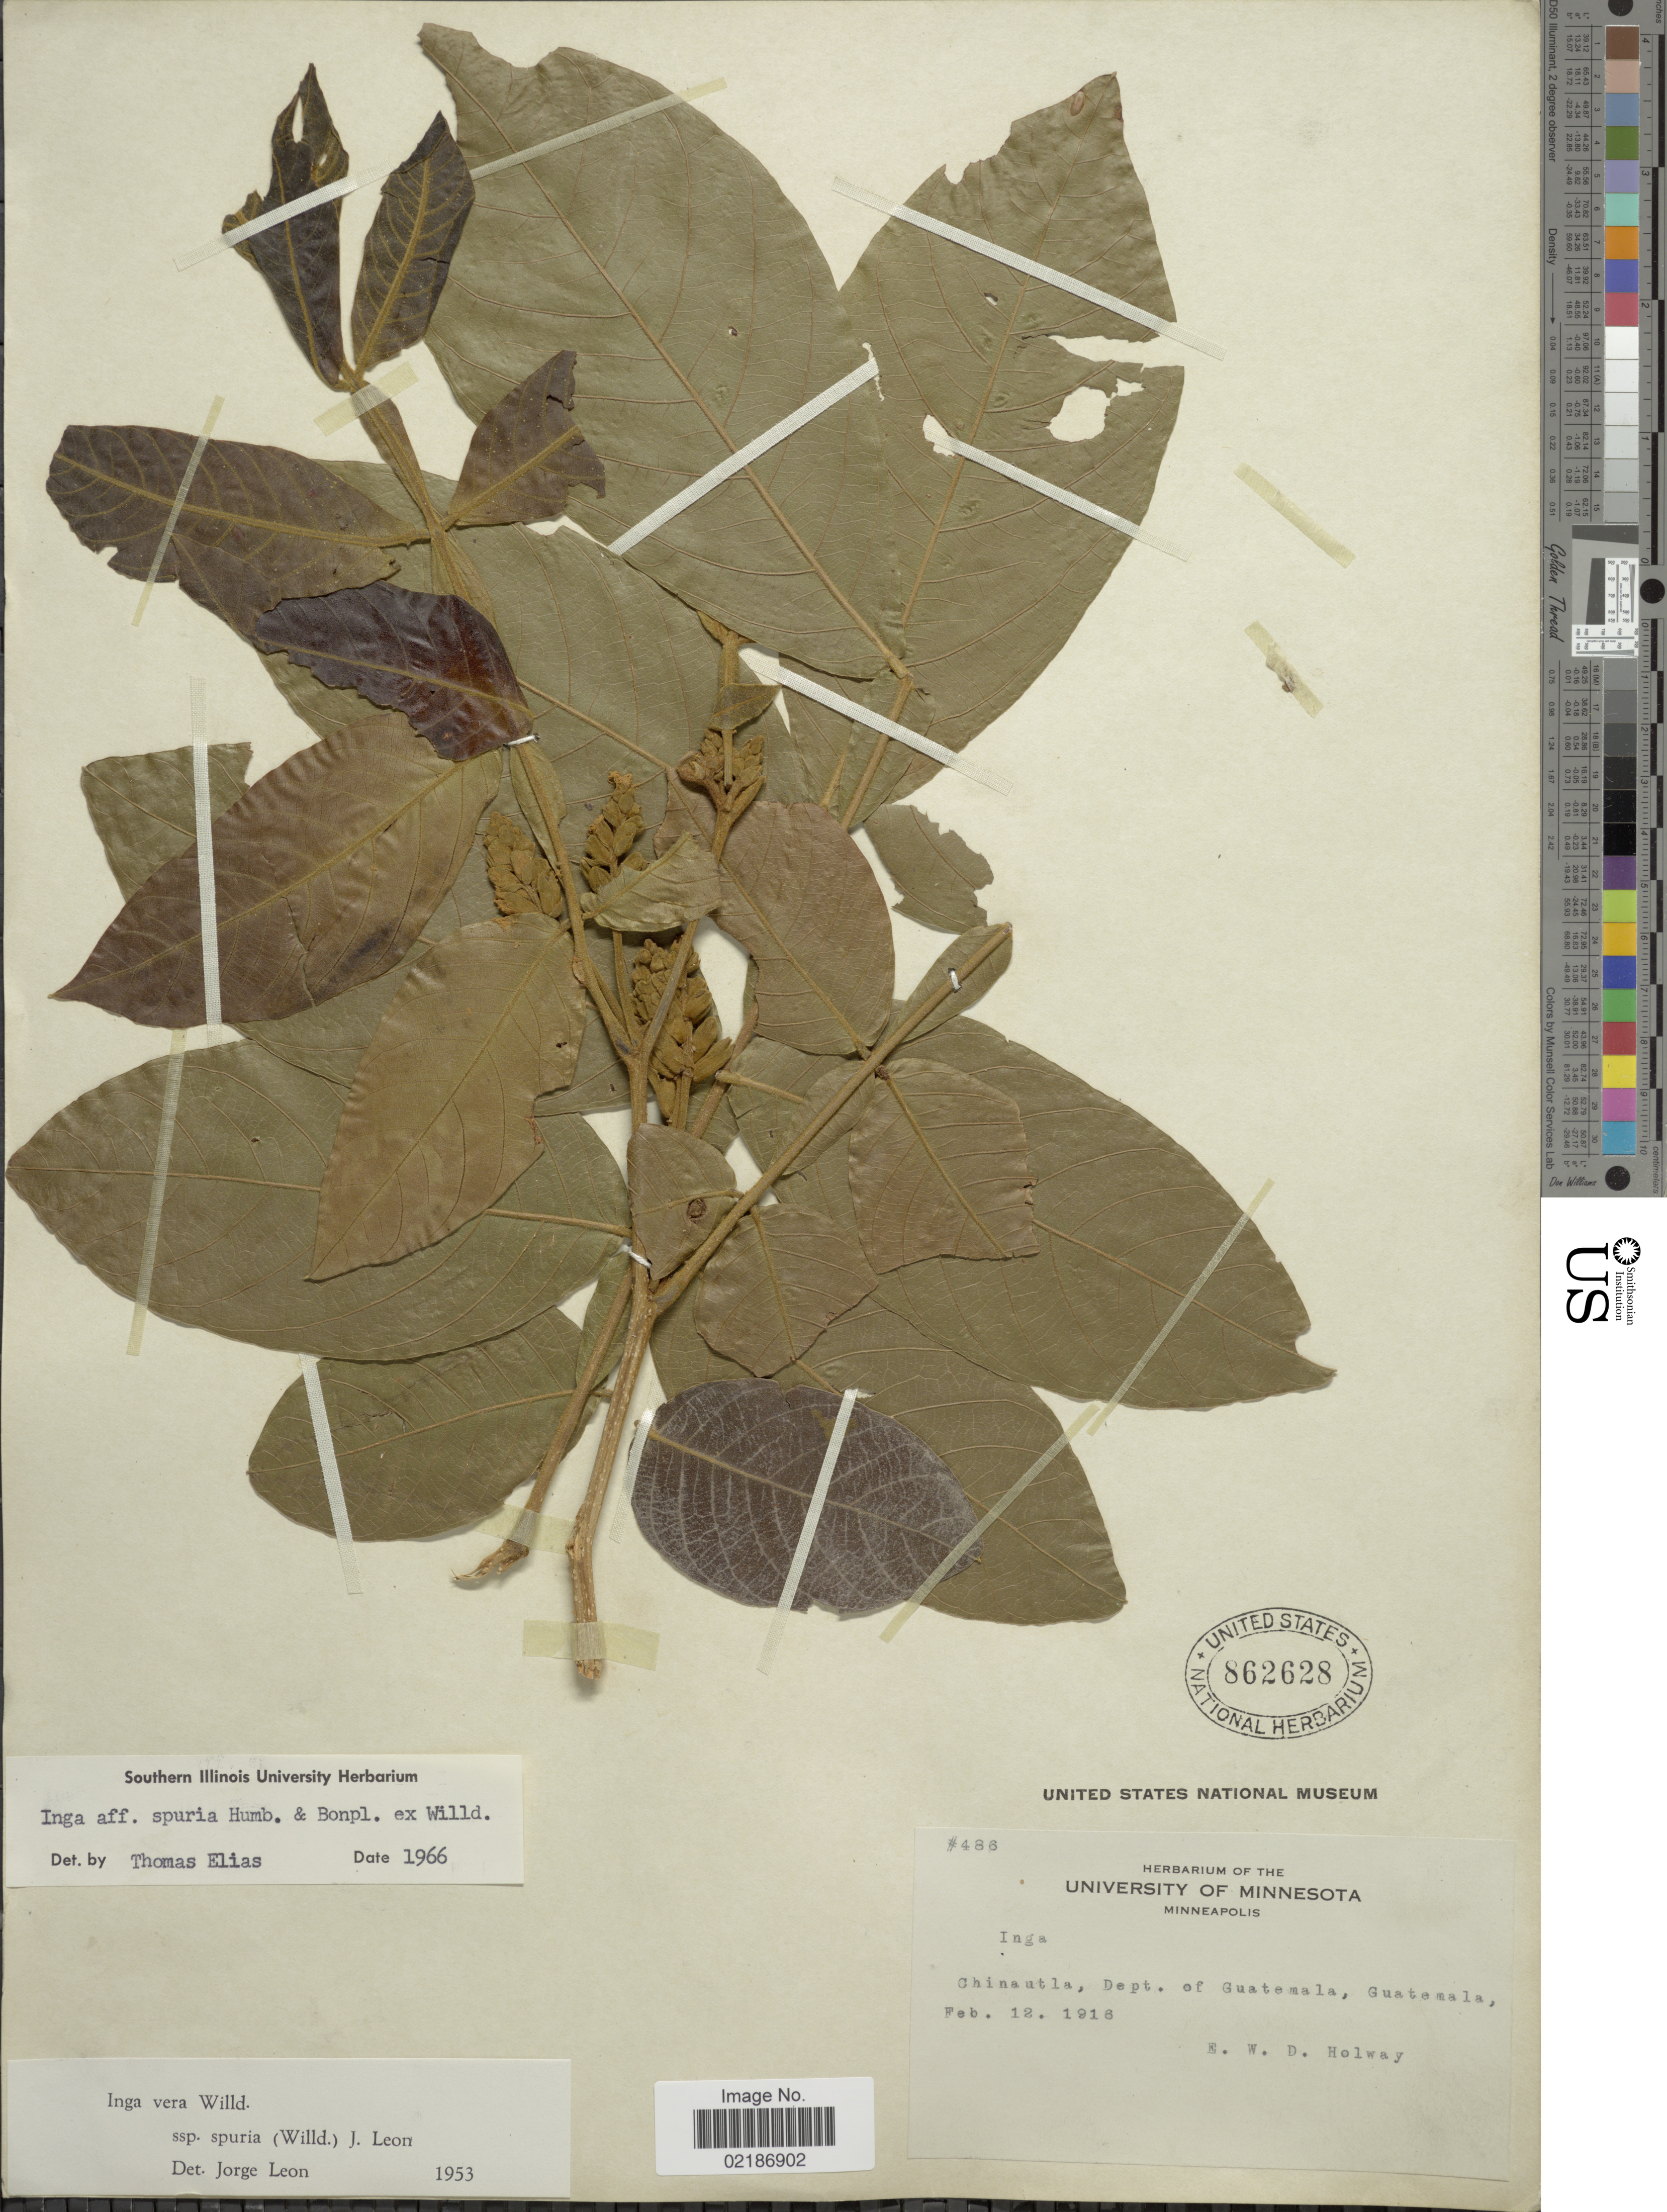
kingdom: Plantae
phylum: Tracheophyta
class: Magnoliopsida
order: Fabales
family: Fabaceae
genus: Inga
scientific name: Inga vera subsp. vera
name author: Willd.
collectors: E. W. D. Holway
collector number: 486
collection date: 1916-02-12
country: Guatemala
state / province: Guatemala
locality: Chinautla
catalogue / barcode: US 862628